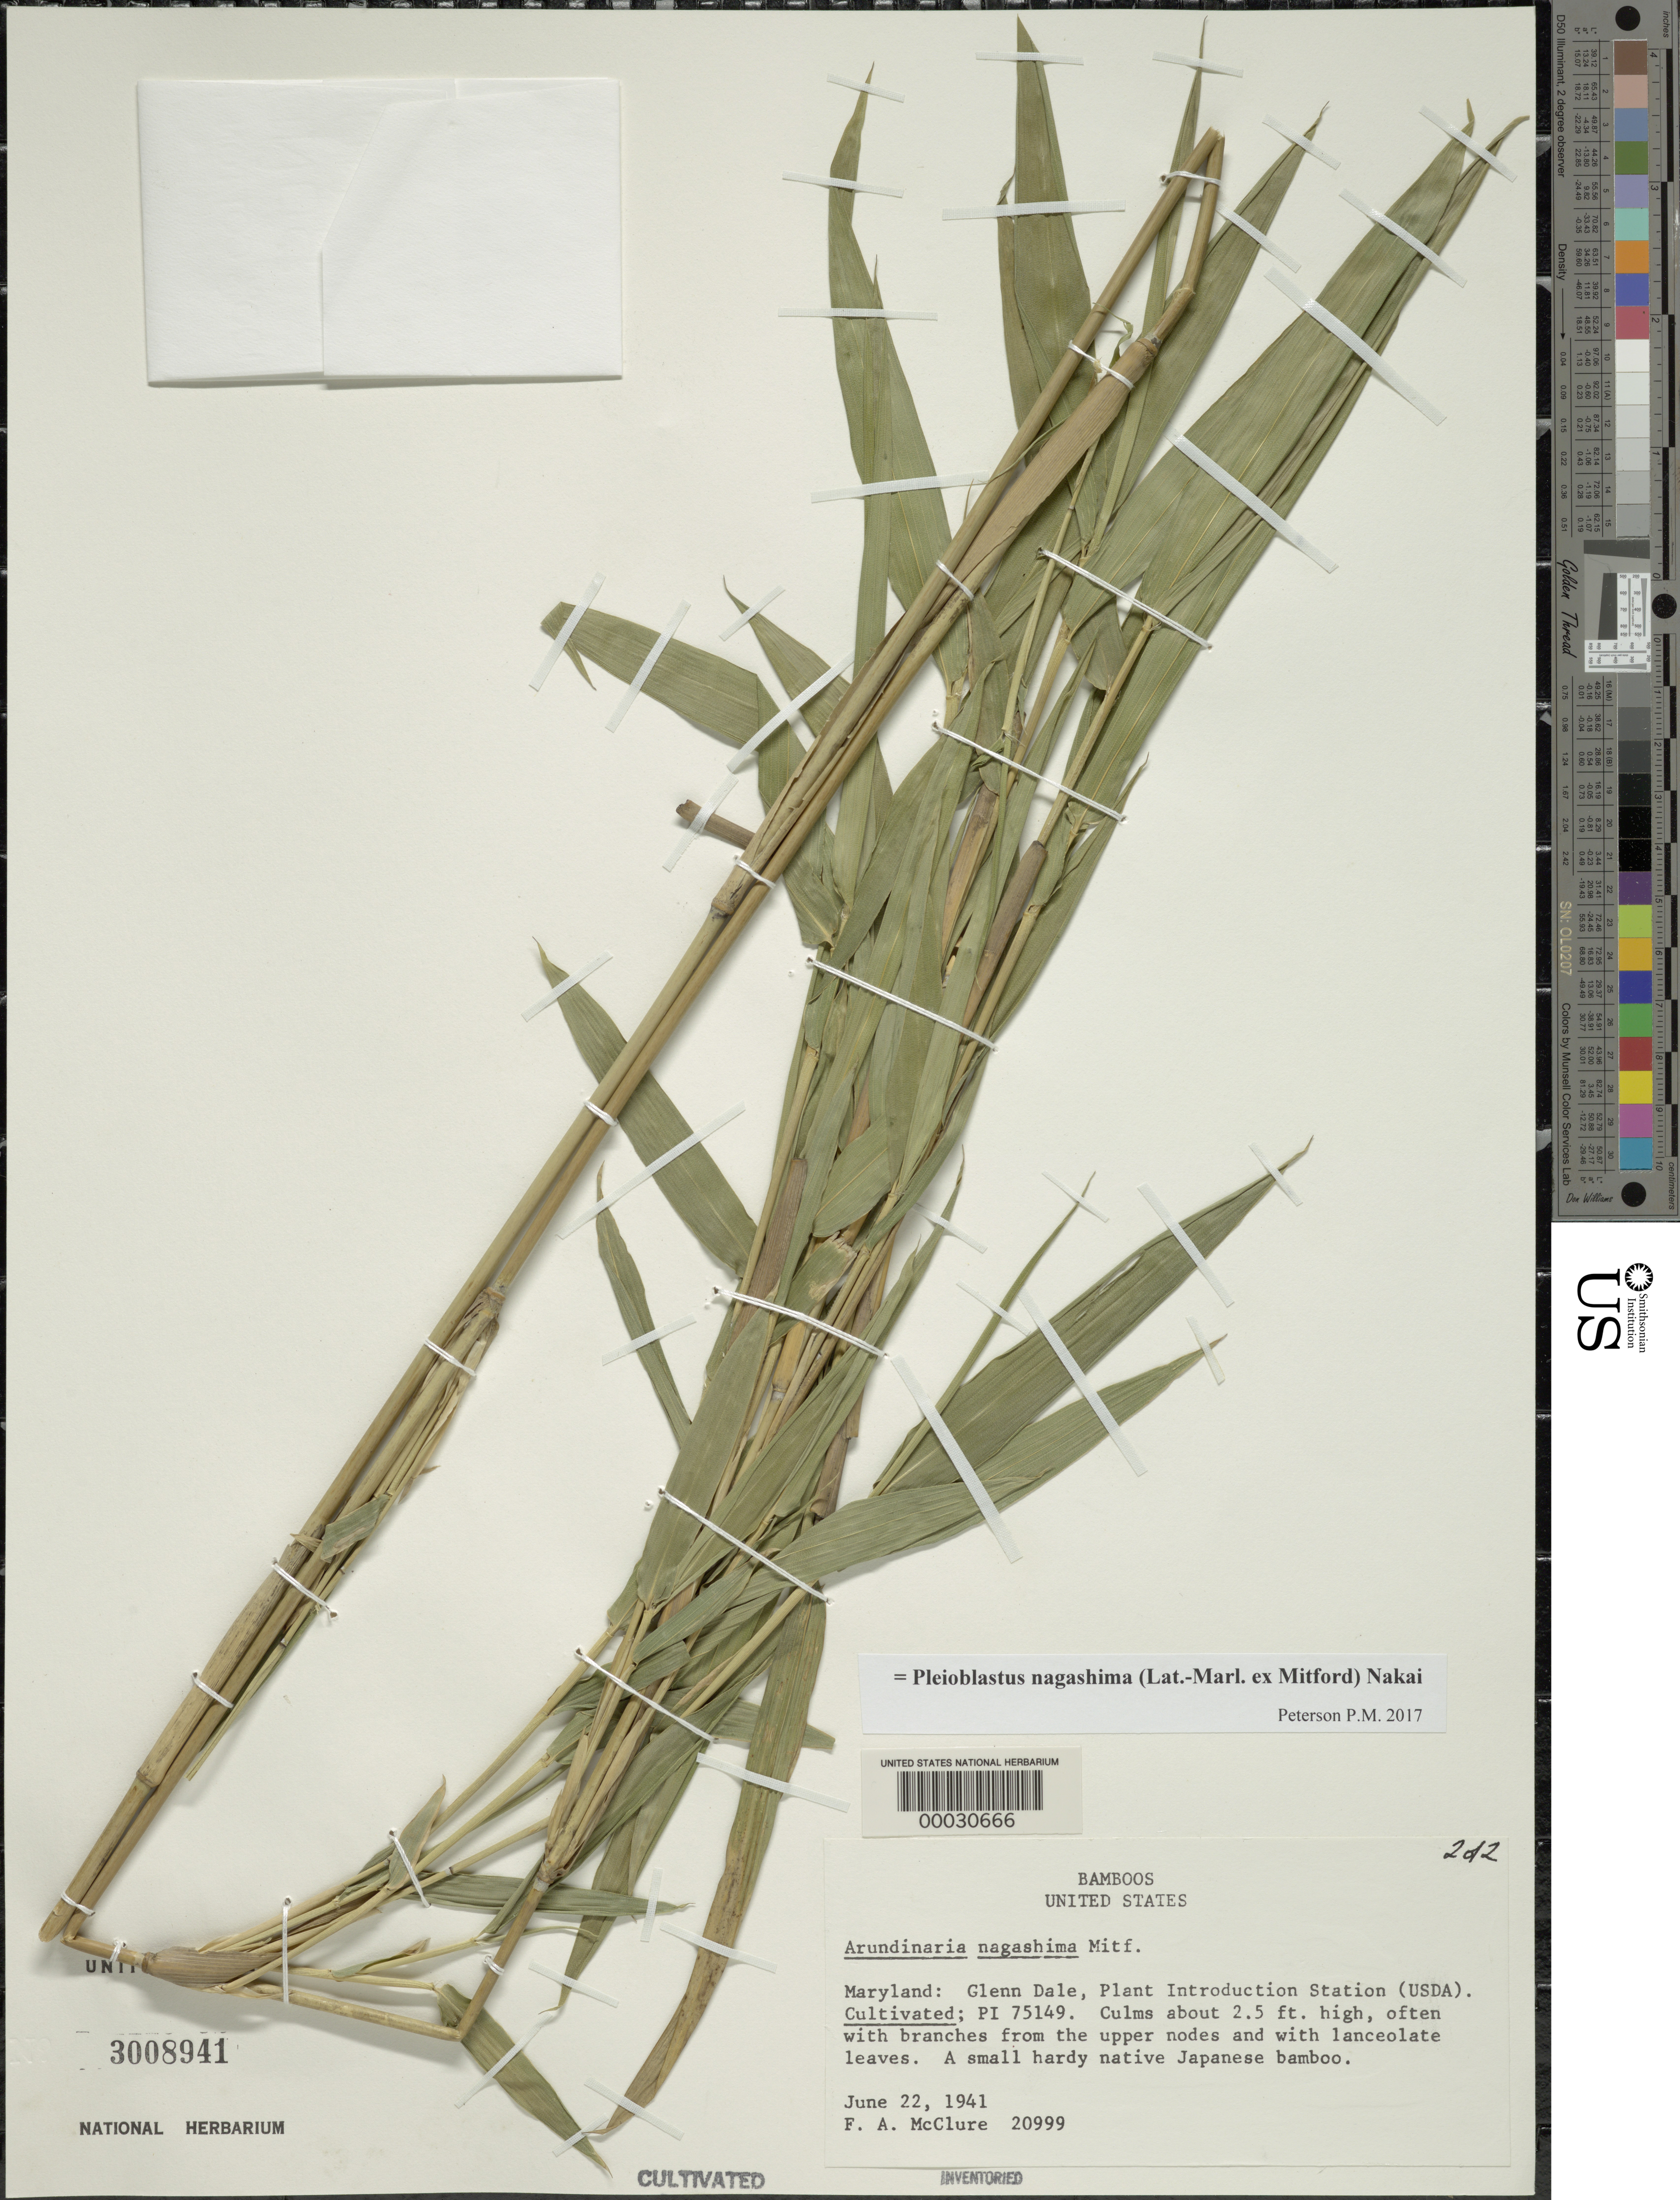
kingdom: Plantae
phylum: Tracheophyta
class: Liliopsida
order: Poales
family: Poaceae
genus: Pleioblastus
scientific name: Pleioblastus nagashima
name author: (Lat.-Marl. & Mitford) Nakai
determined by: Poaceae Reorganization Project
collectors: F. A. McClure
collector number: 20999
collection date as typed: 22 Jun 1941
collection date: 1941-06-22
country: United States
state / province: Maryland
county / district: Prince George's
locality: Usda plant introduction station - glenn dale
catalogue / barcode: US 3008941